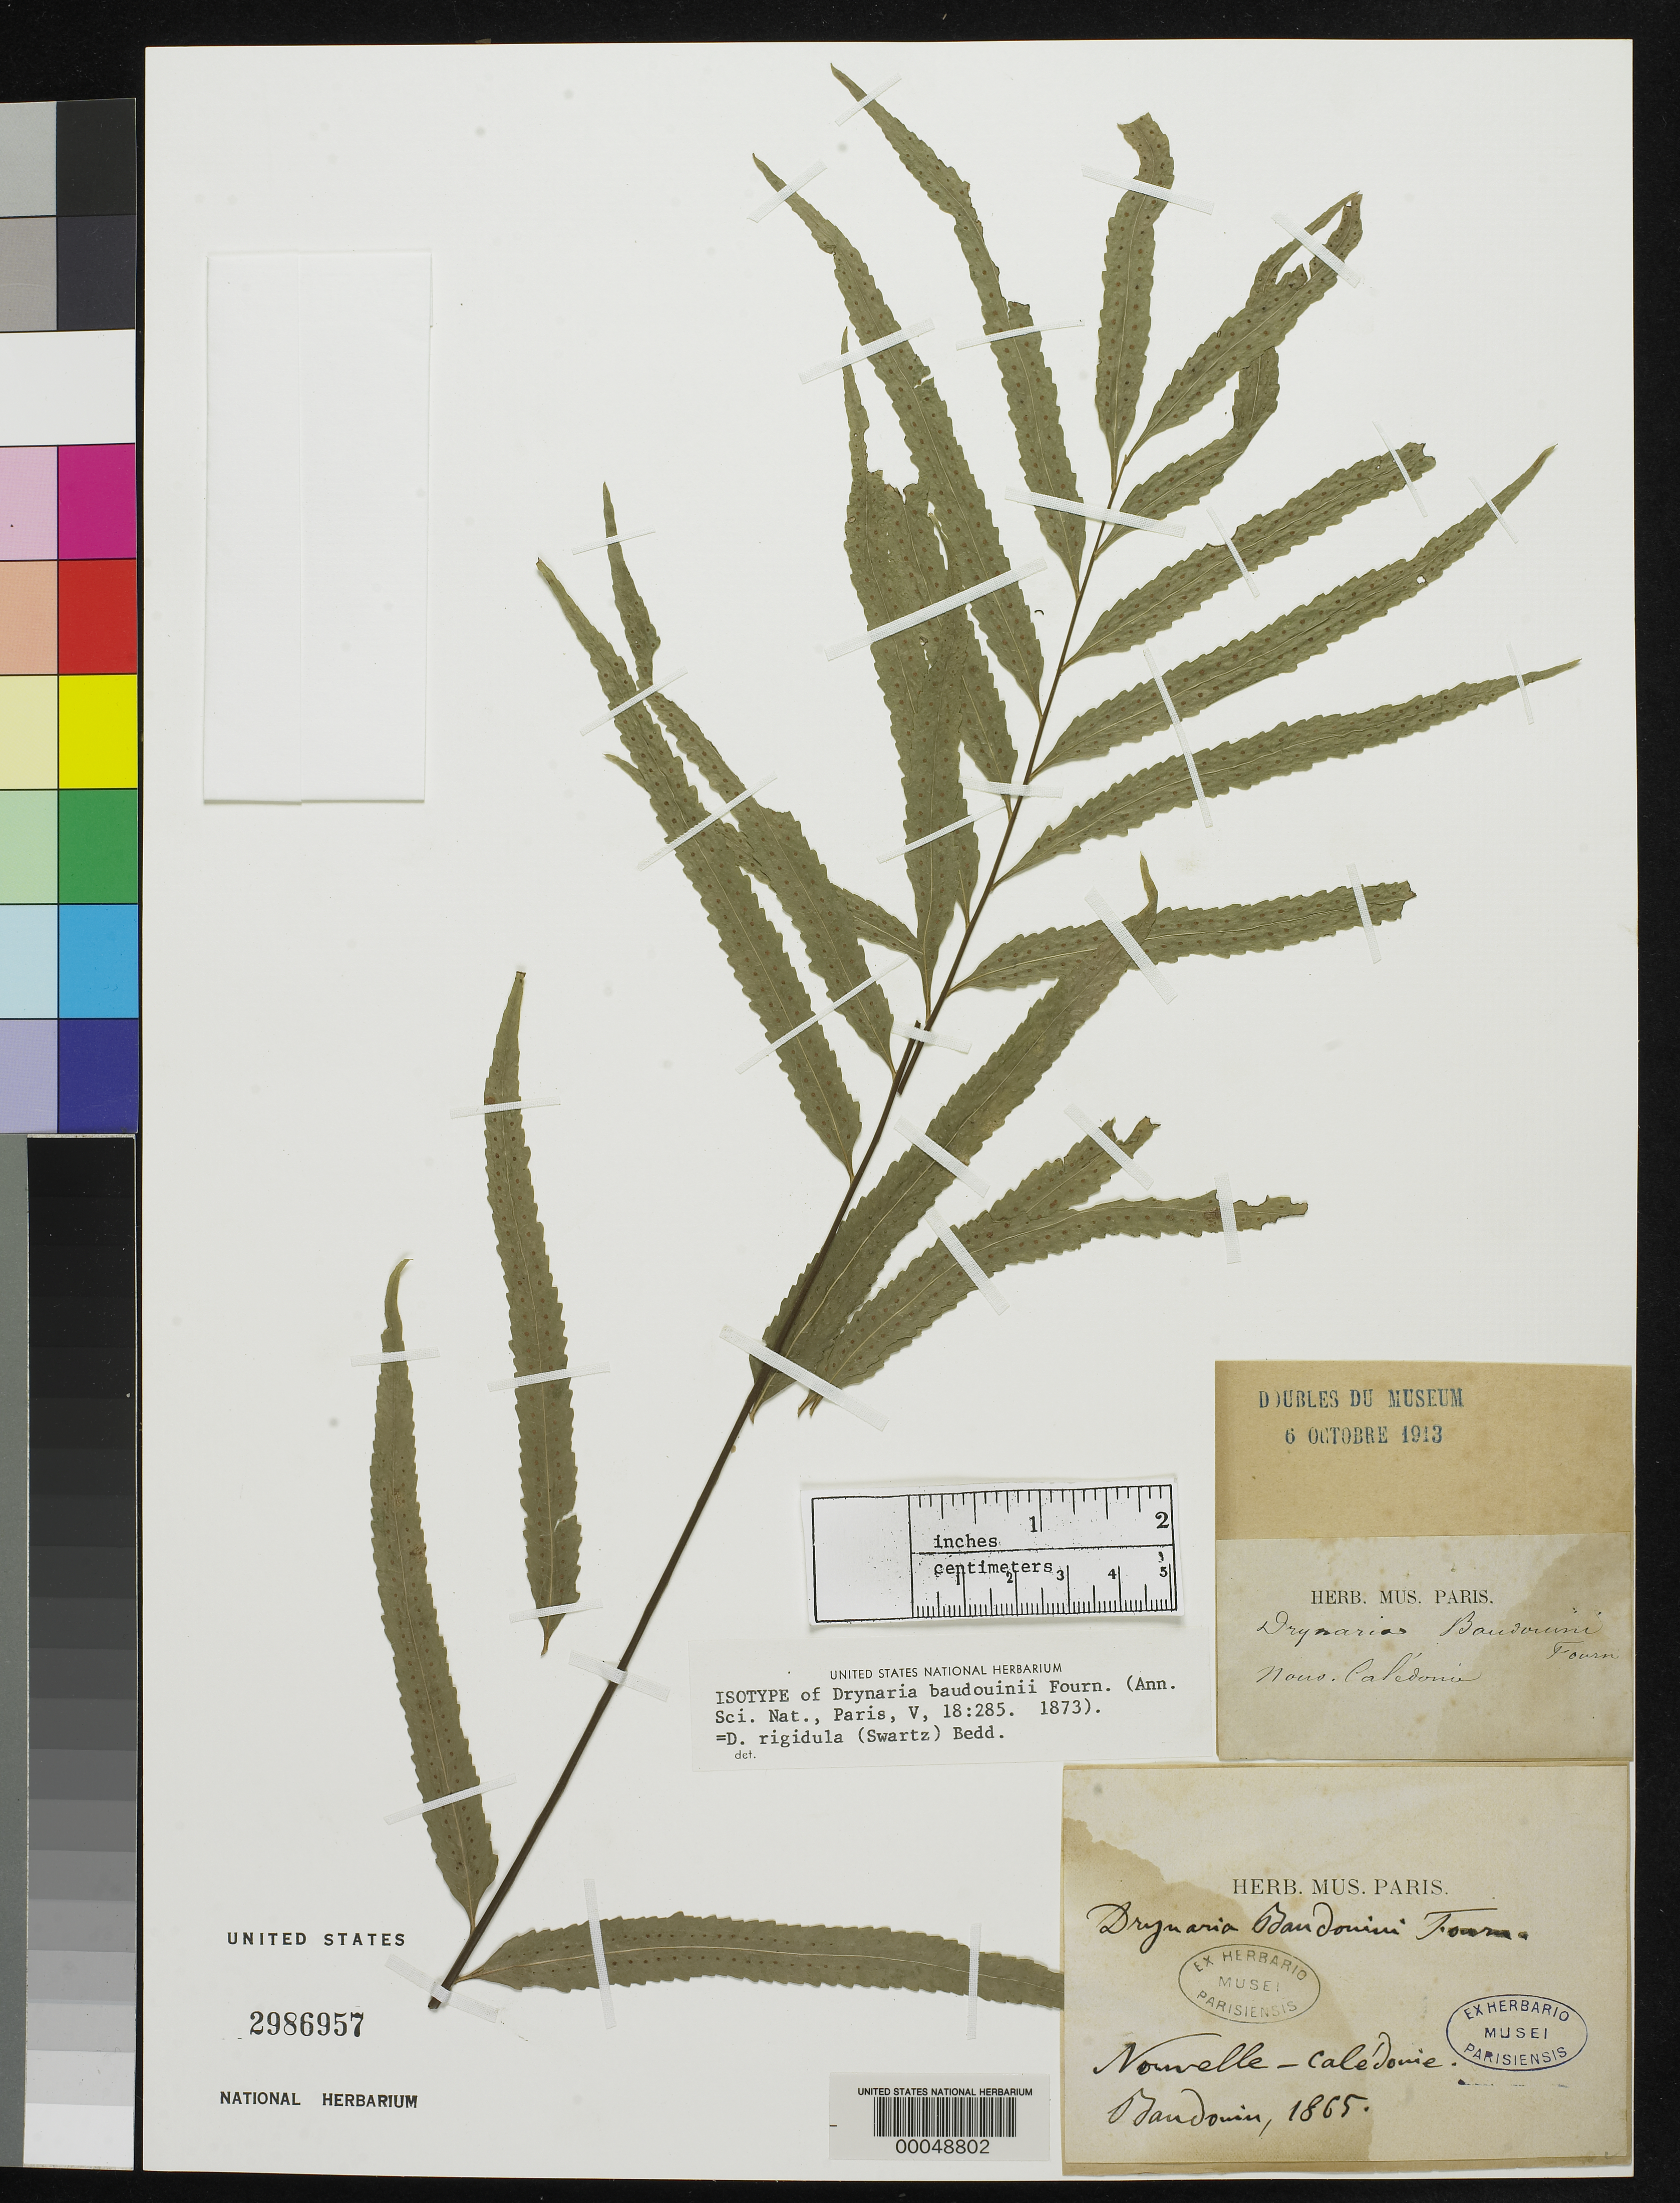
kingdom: Plantae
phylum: Tracheophyta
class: Polypodiopsida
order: Polypodiales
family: Polypodiaceae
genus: Drynaria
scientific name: Drynaria baudouinii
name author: E. Fourn.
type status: Isotype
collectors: -. Baudouin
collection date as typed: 1865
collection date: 1865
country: New Caledonia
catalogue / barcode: US 2986957